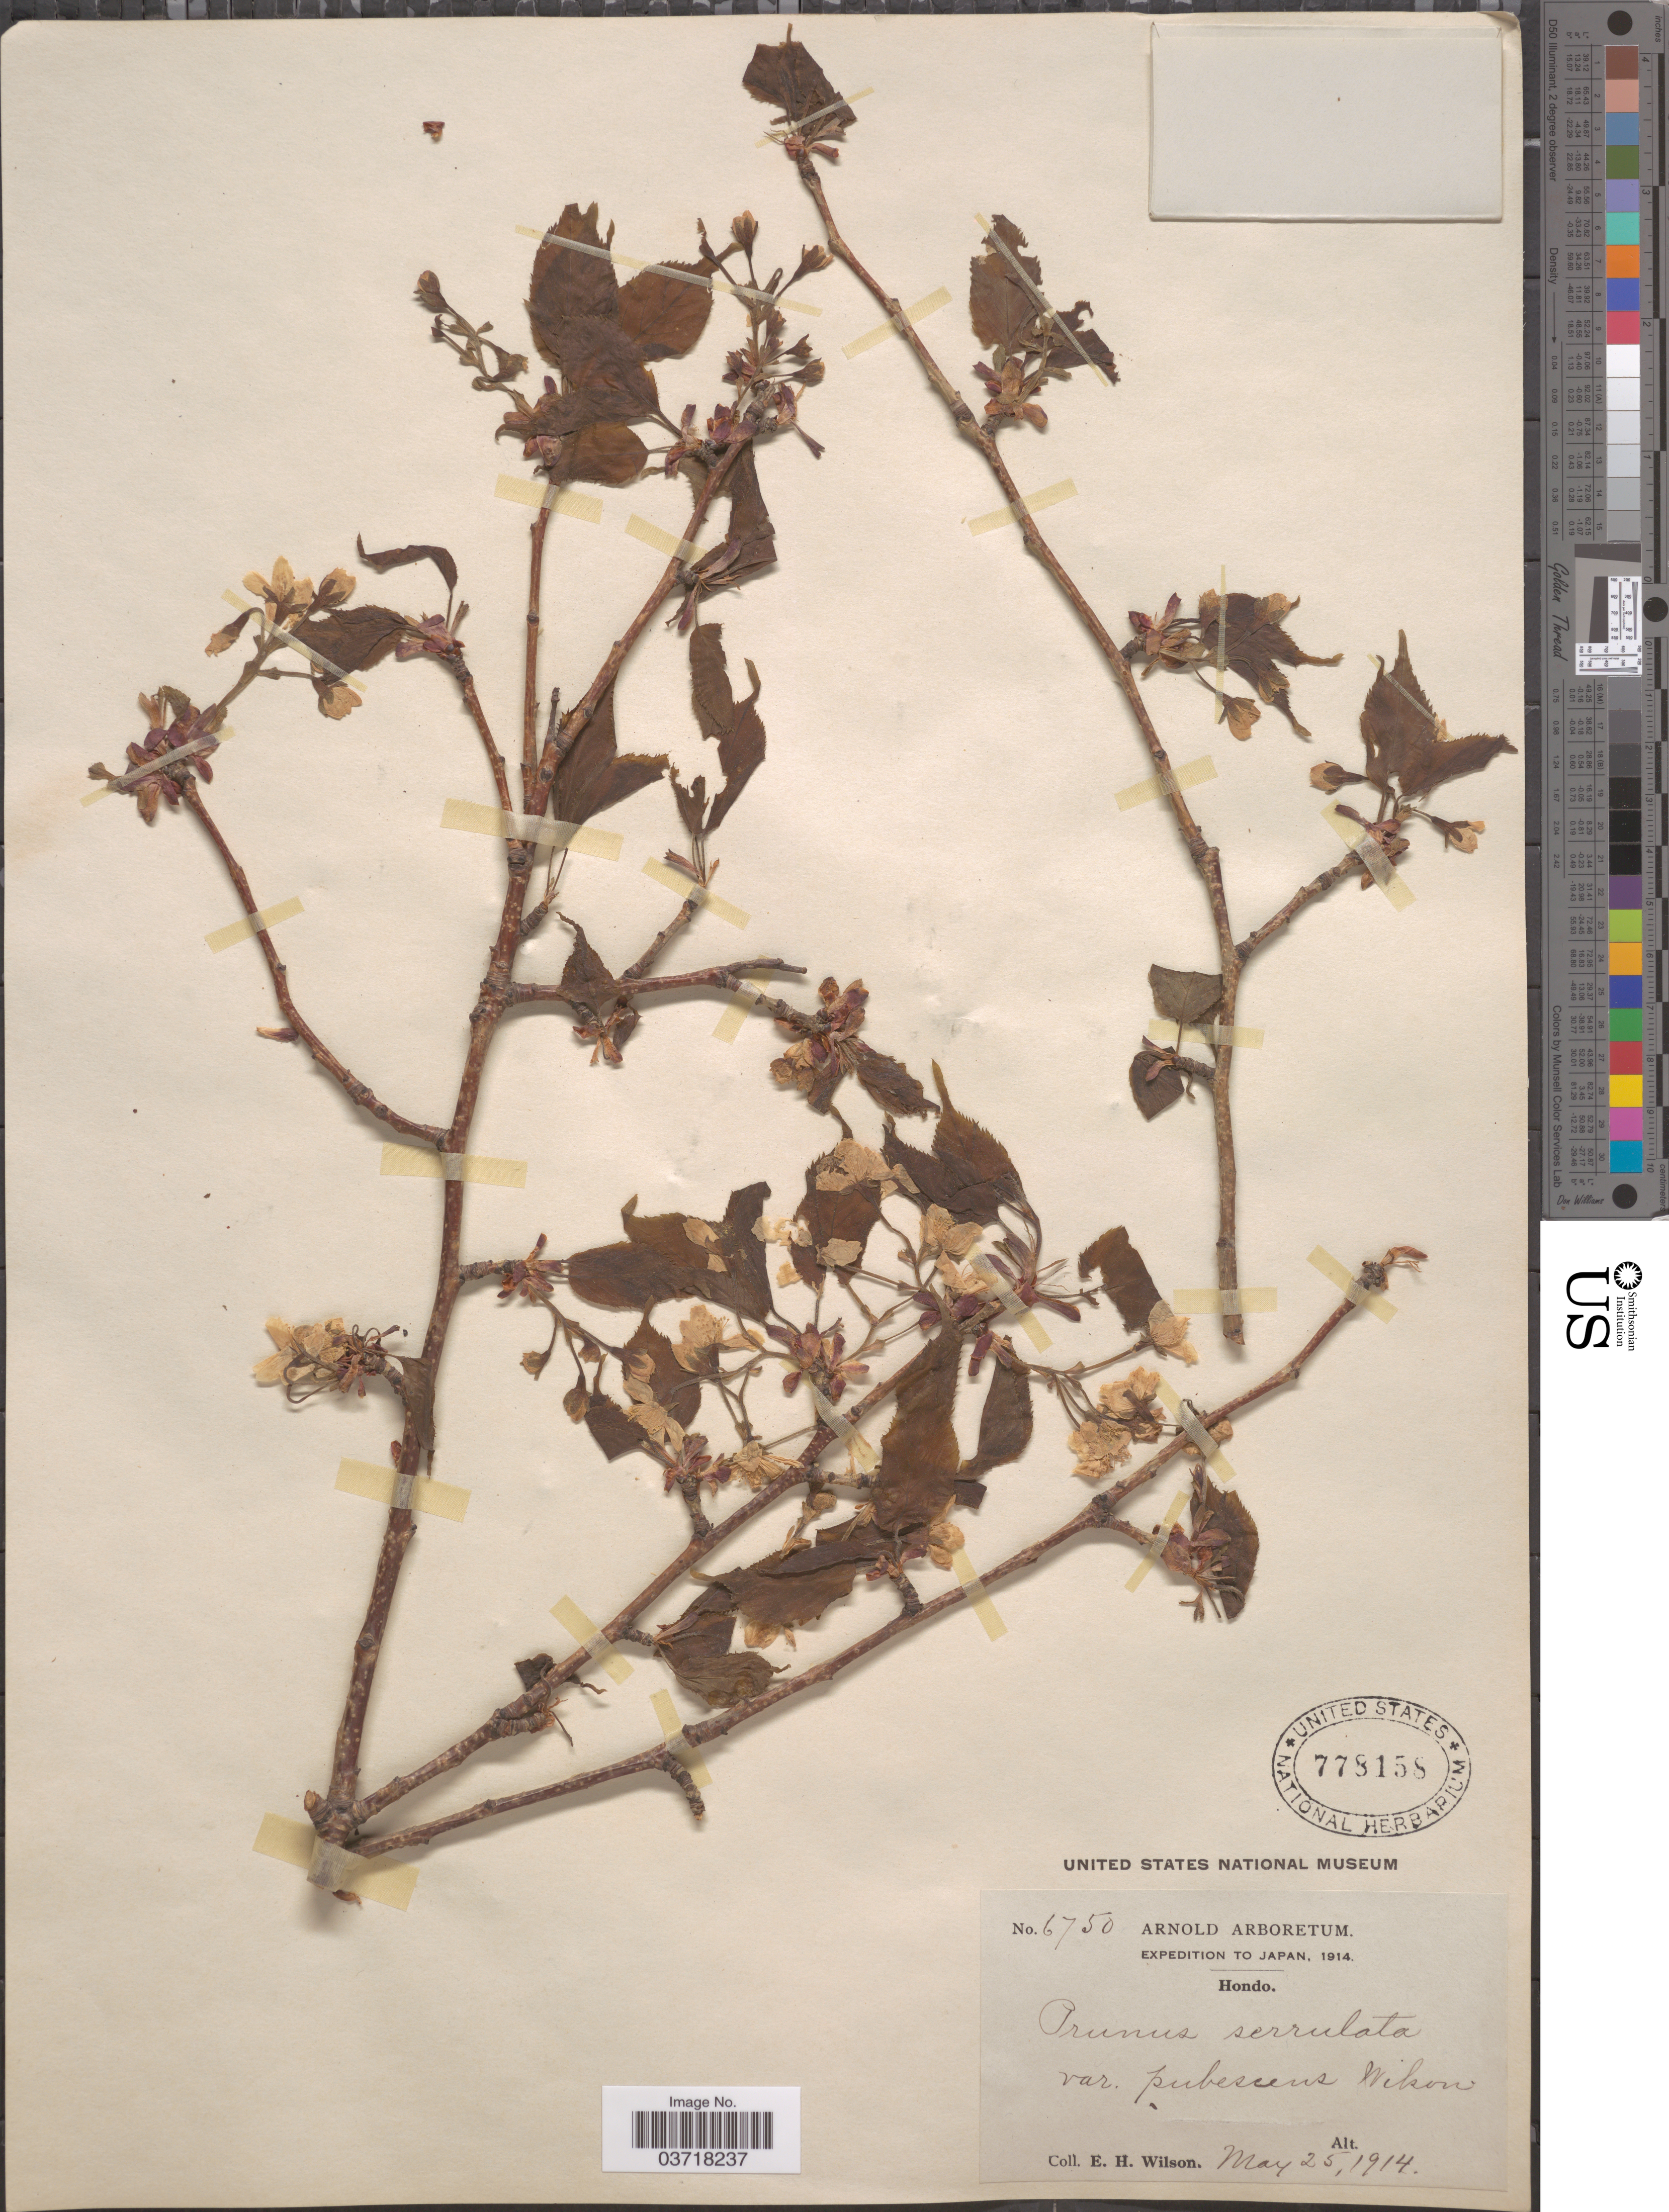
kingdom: Plantae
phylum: Tracheophyta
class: Magnoliopsida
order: Rosales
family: Rosaceae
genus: Prunus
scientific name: Prunus serrulata var. pubescens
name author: (Makino) Nakai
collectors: E. Wilson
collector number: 6750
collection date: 1914-05-25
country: Japan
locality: Hondo.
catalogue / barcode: US 778158